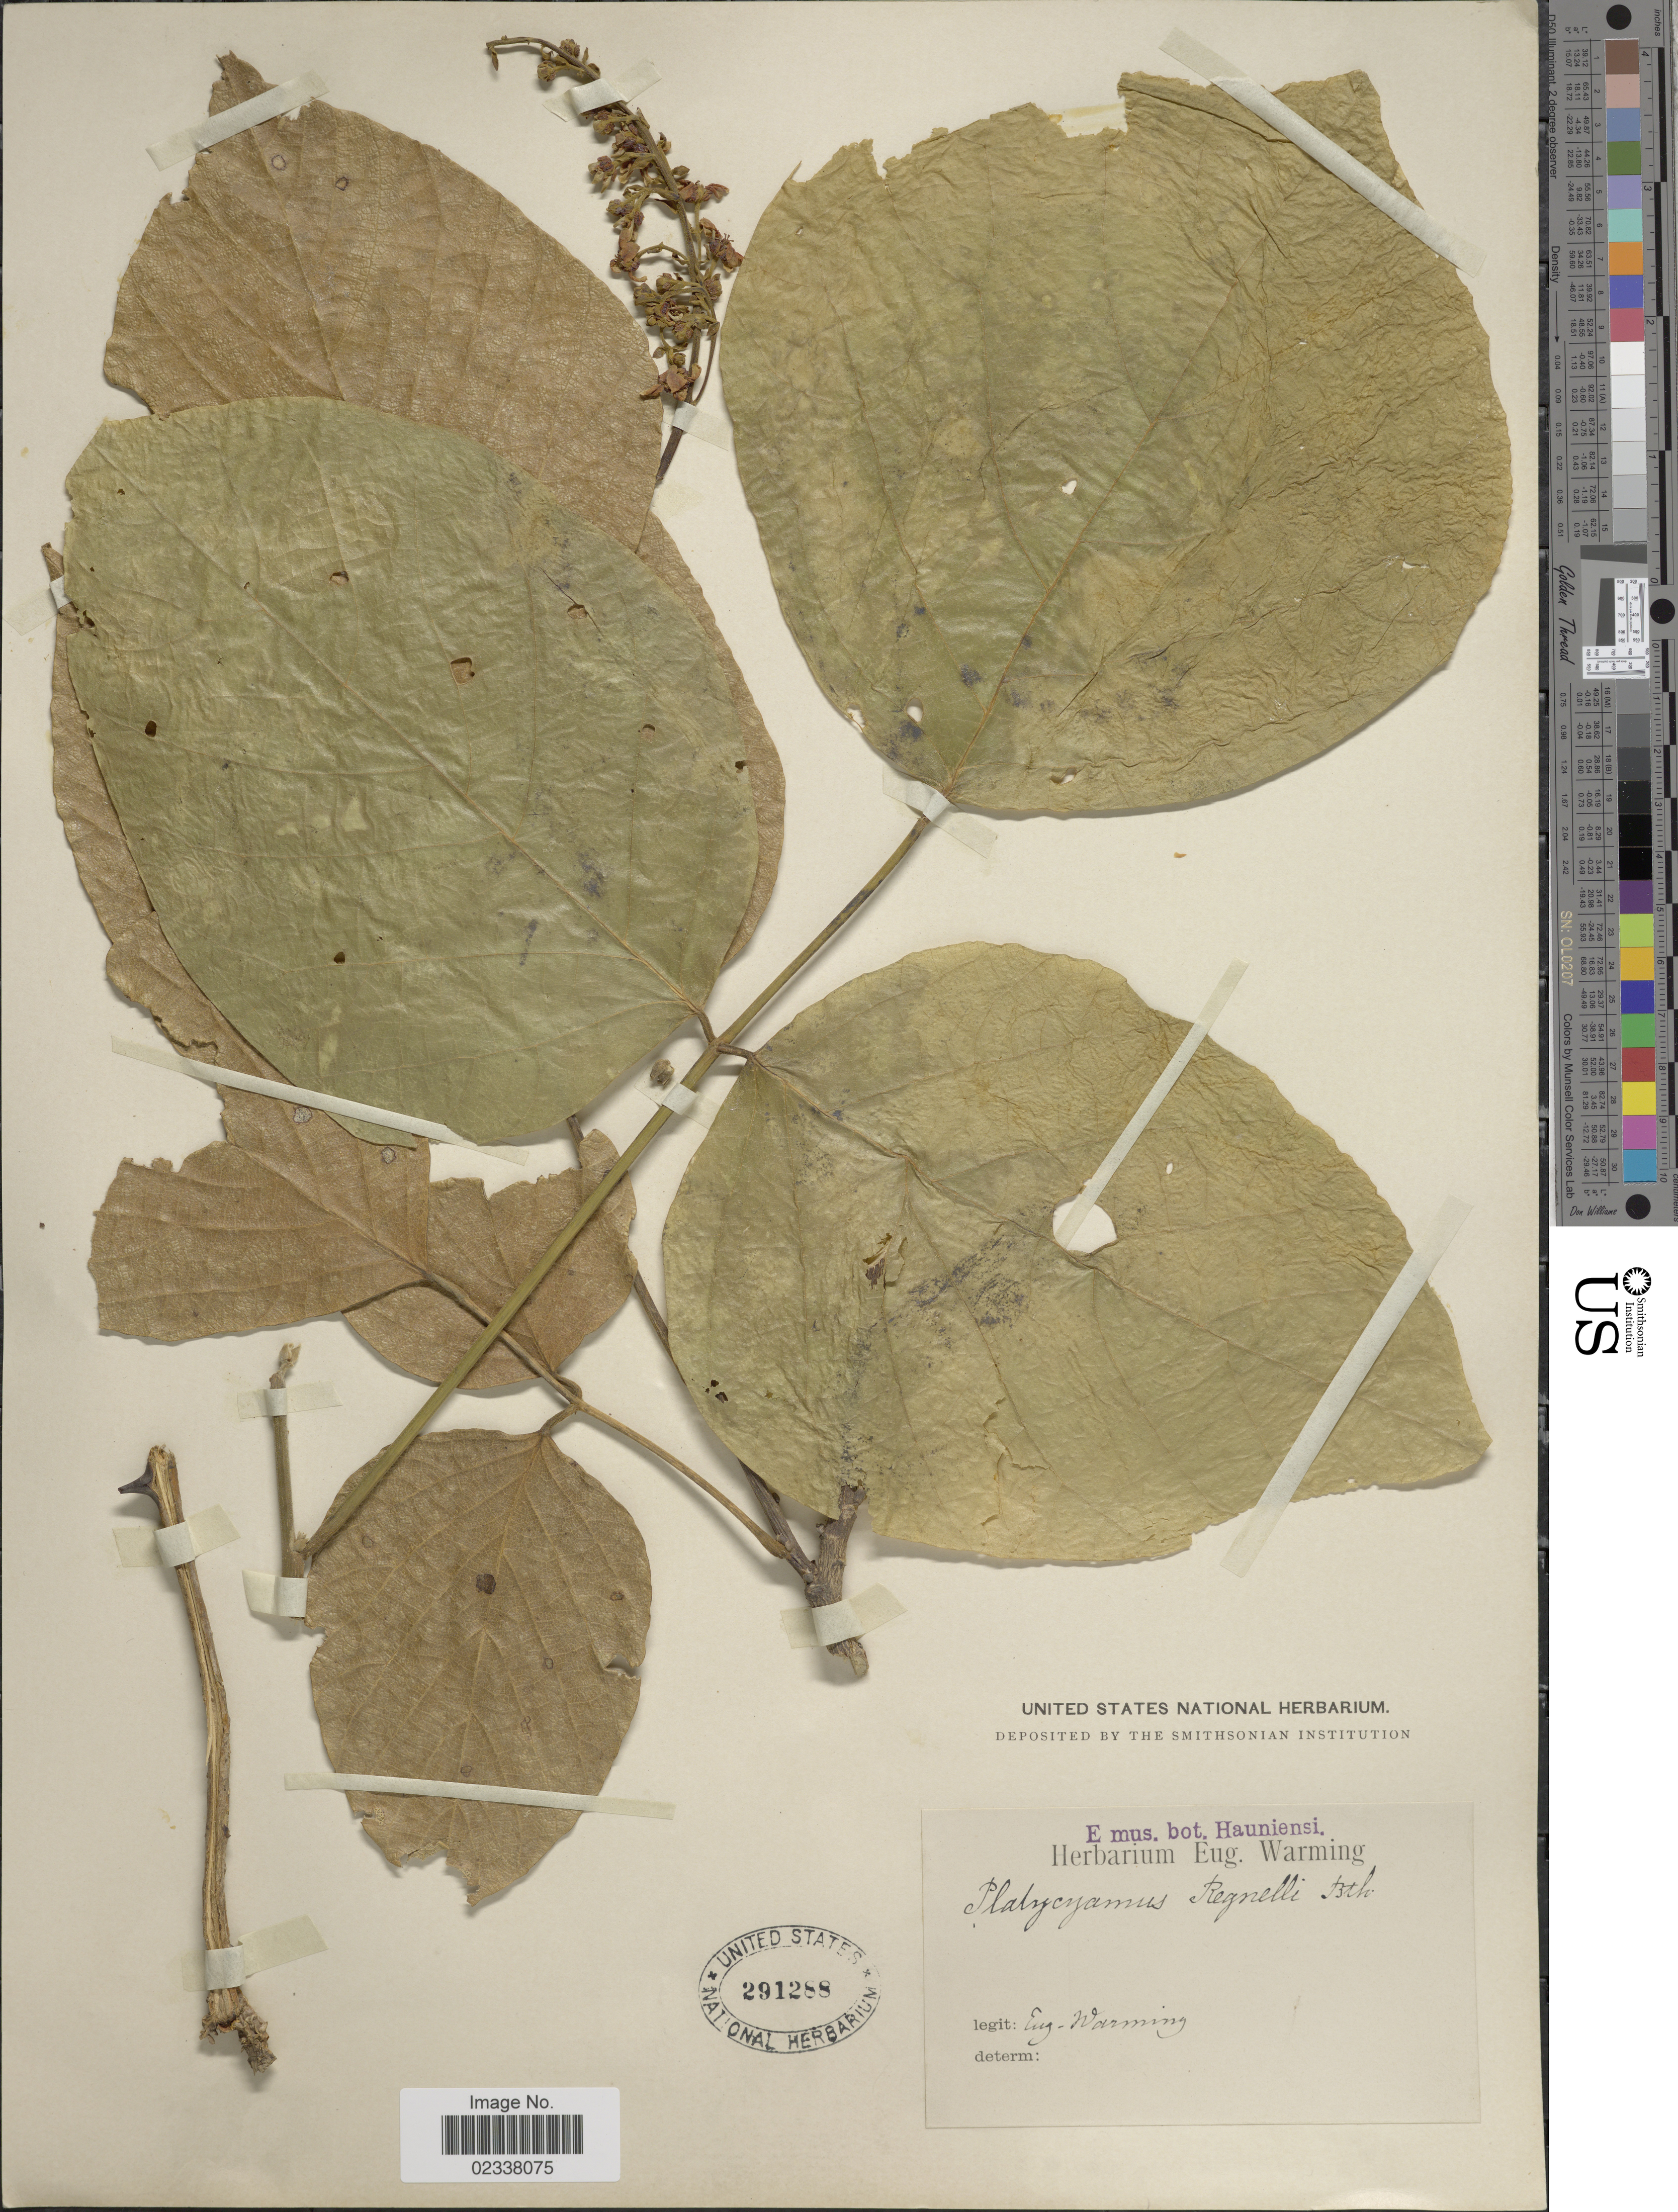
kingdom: Plantae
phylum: Tracheophyta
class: Magnoliopsida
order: Fabales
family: Fabaceae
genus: Platycyamus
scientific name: Platycyamus regnellii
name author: Benth.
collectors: E. Warming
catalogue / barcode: US 291288